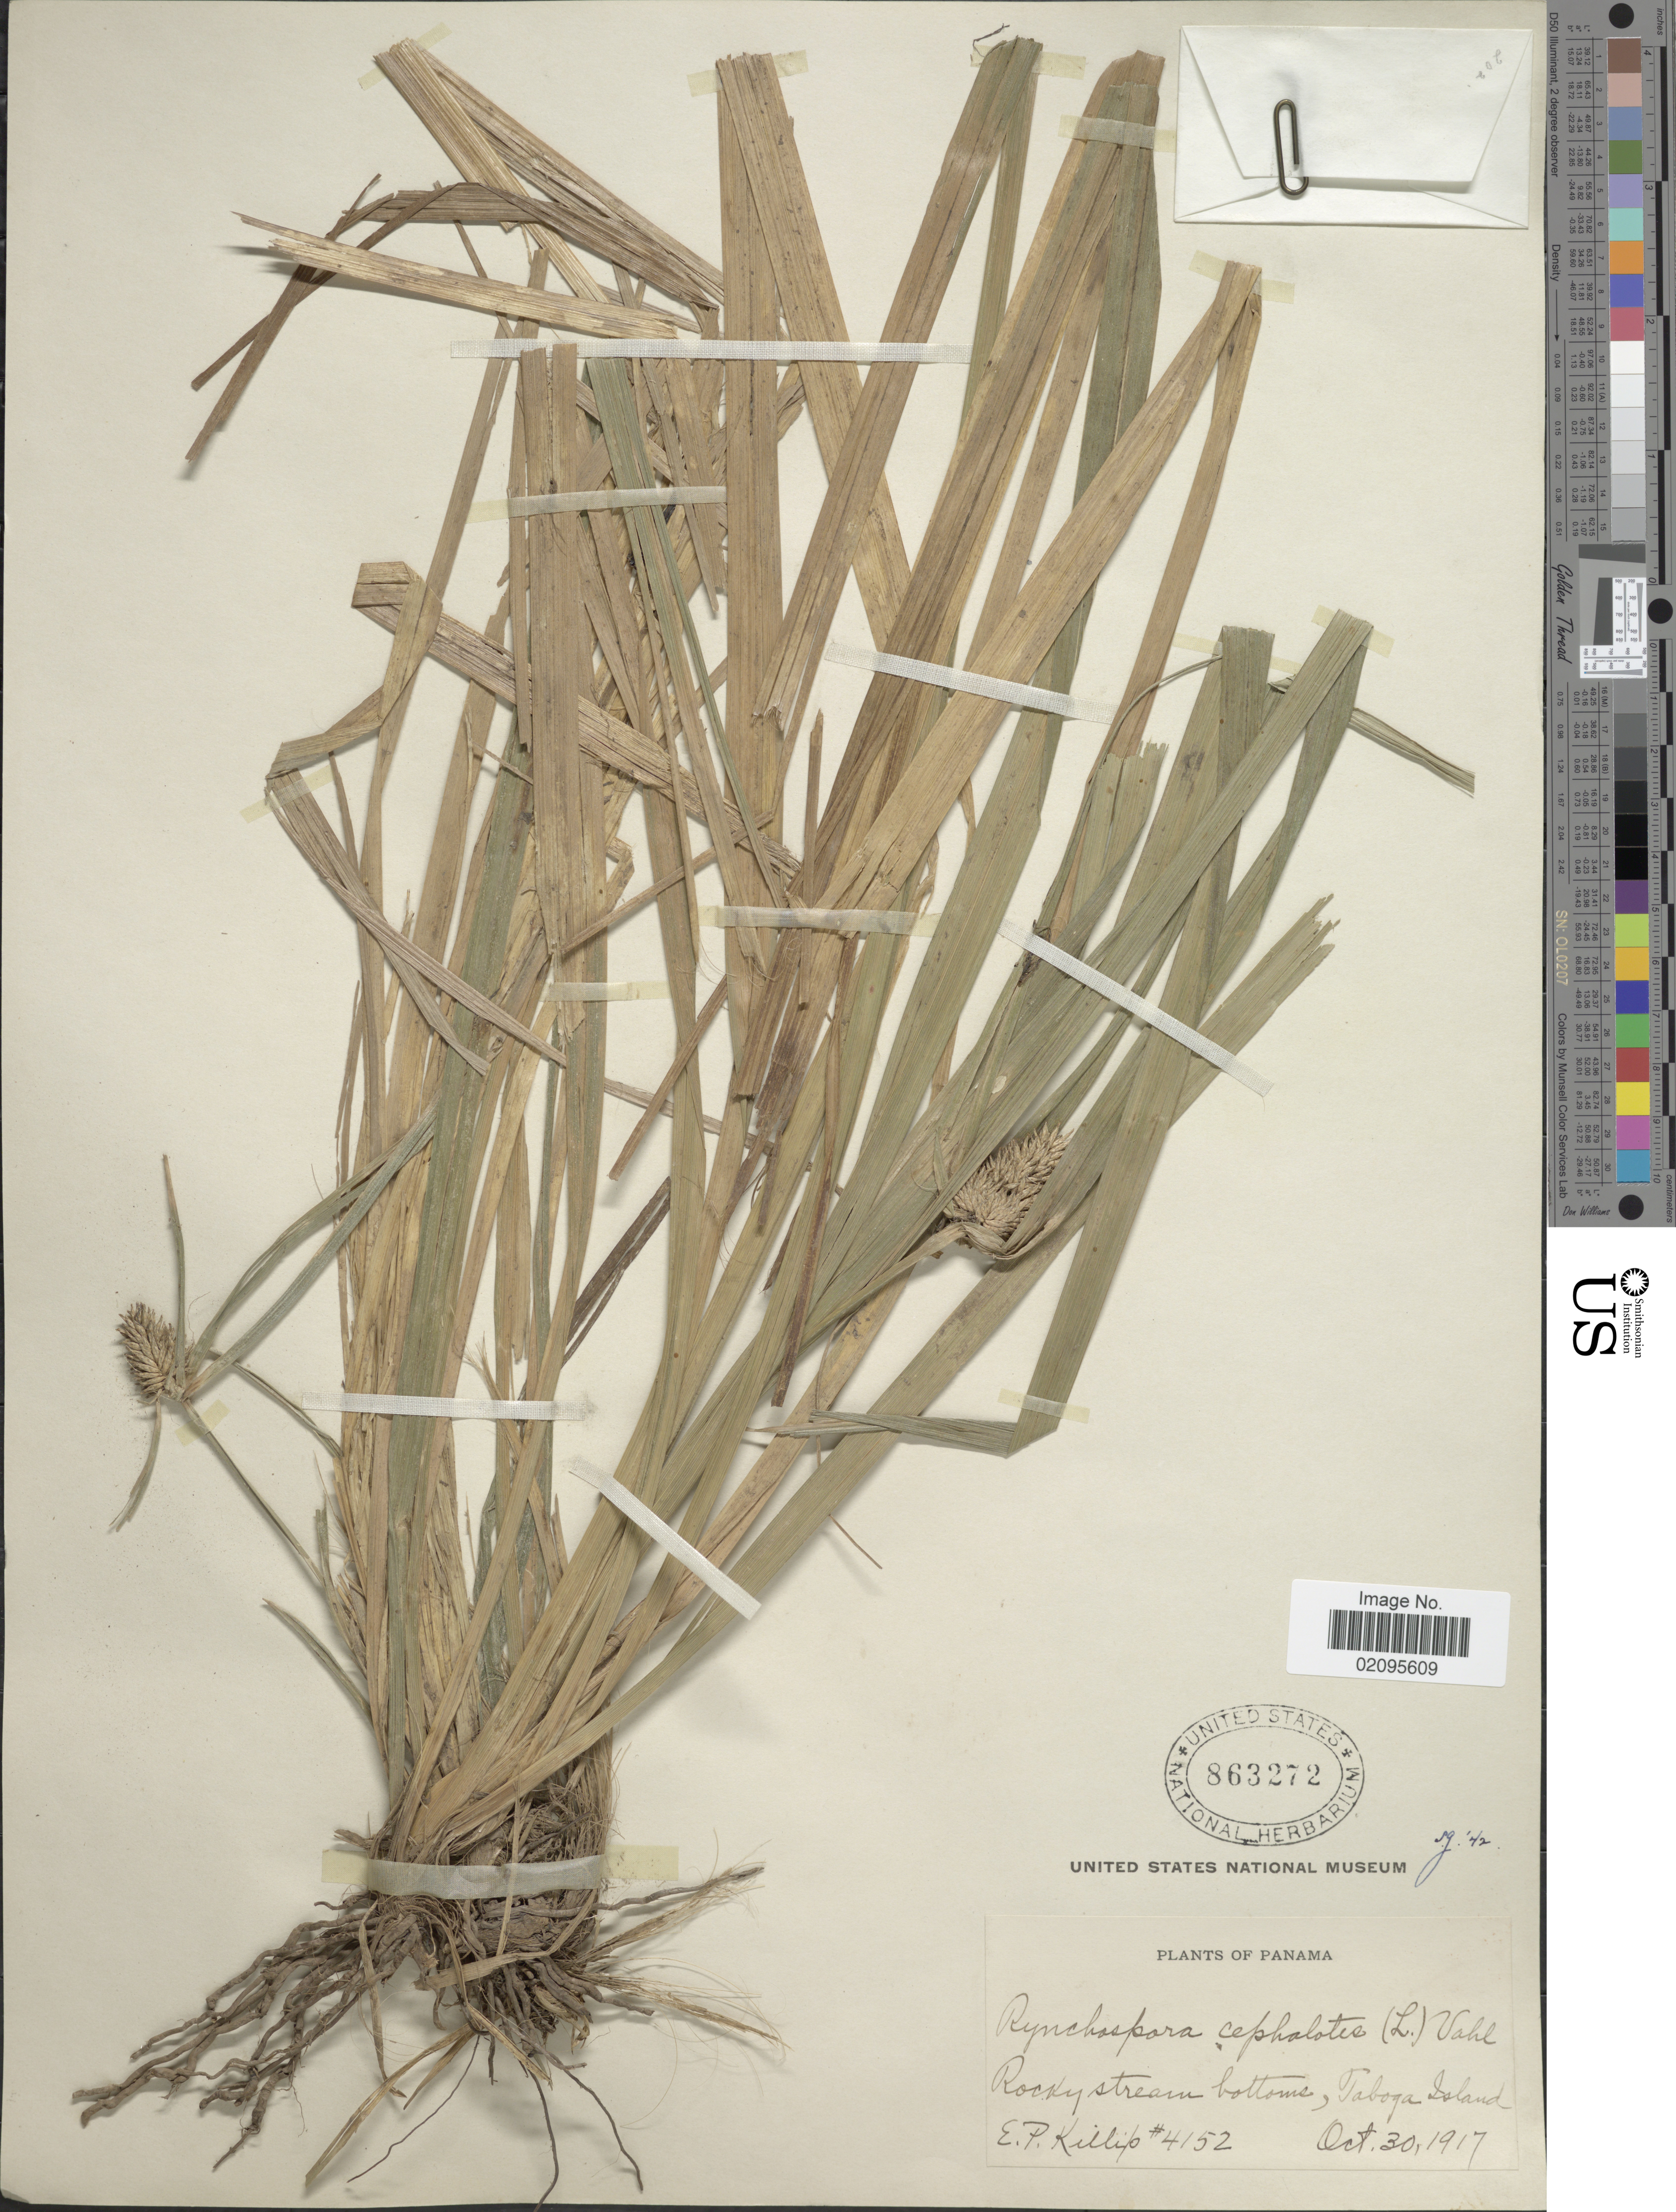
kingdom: Plantae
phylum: Tracheophyta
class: Liliopsida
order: Poales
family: Cyperaceae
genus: Rhynchospora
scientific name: Rhynchospora cephalotes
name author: (L.) Vahl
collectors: E. P. Killip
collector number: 4152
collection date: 1917-10-30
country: Panama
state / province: Panamá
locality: Rocky stream bottoms, Taboga Island.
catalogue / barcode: US 863272